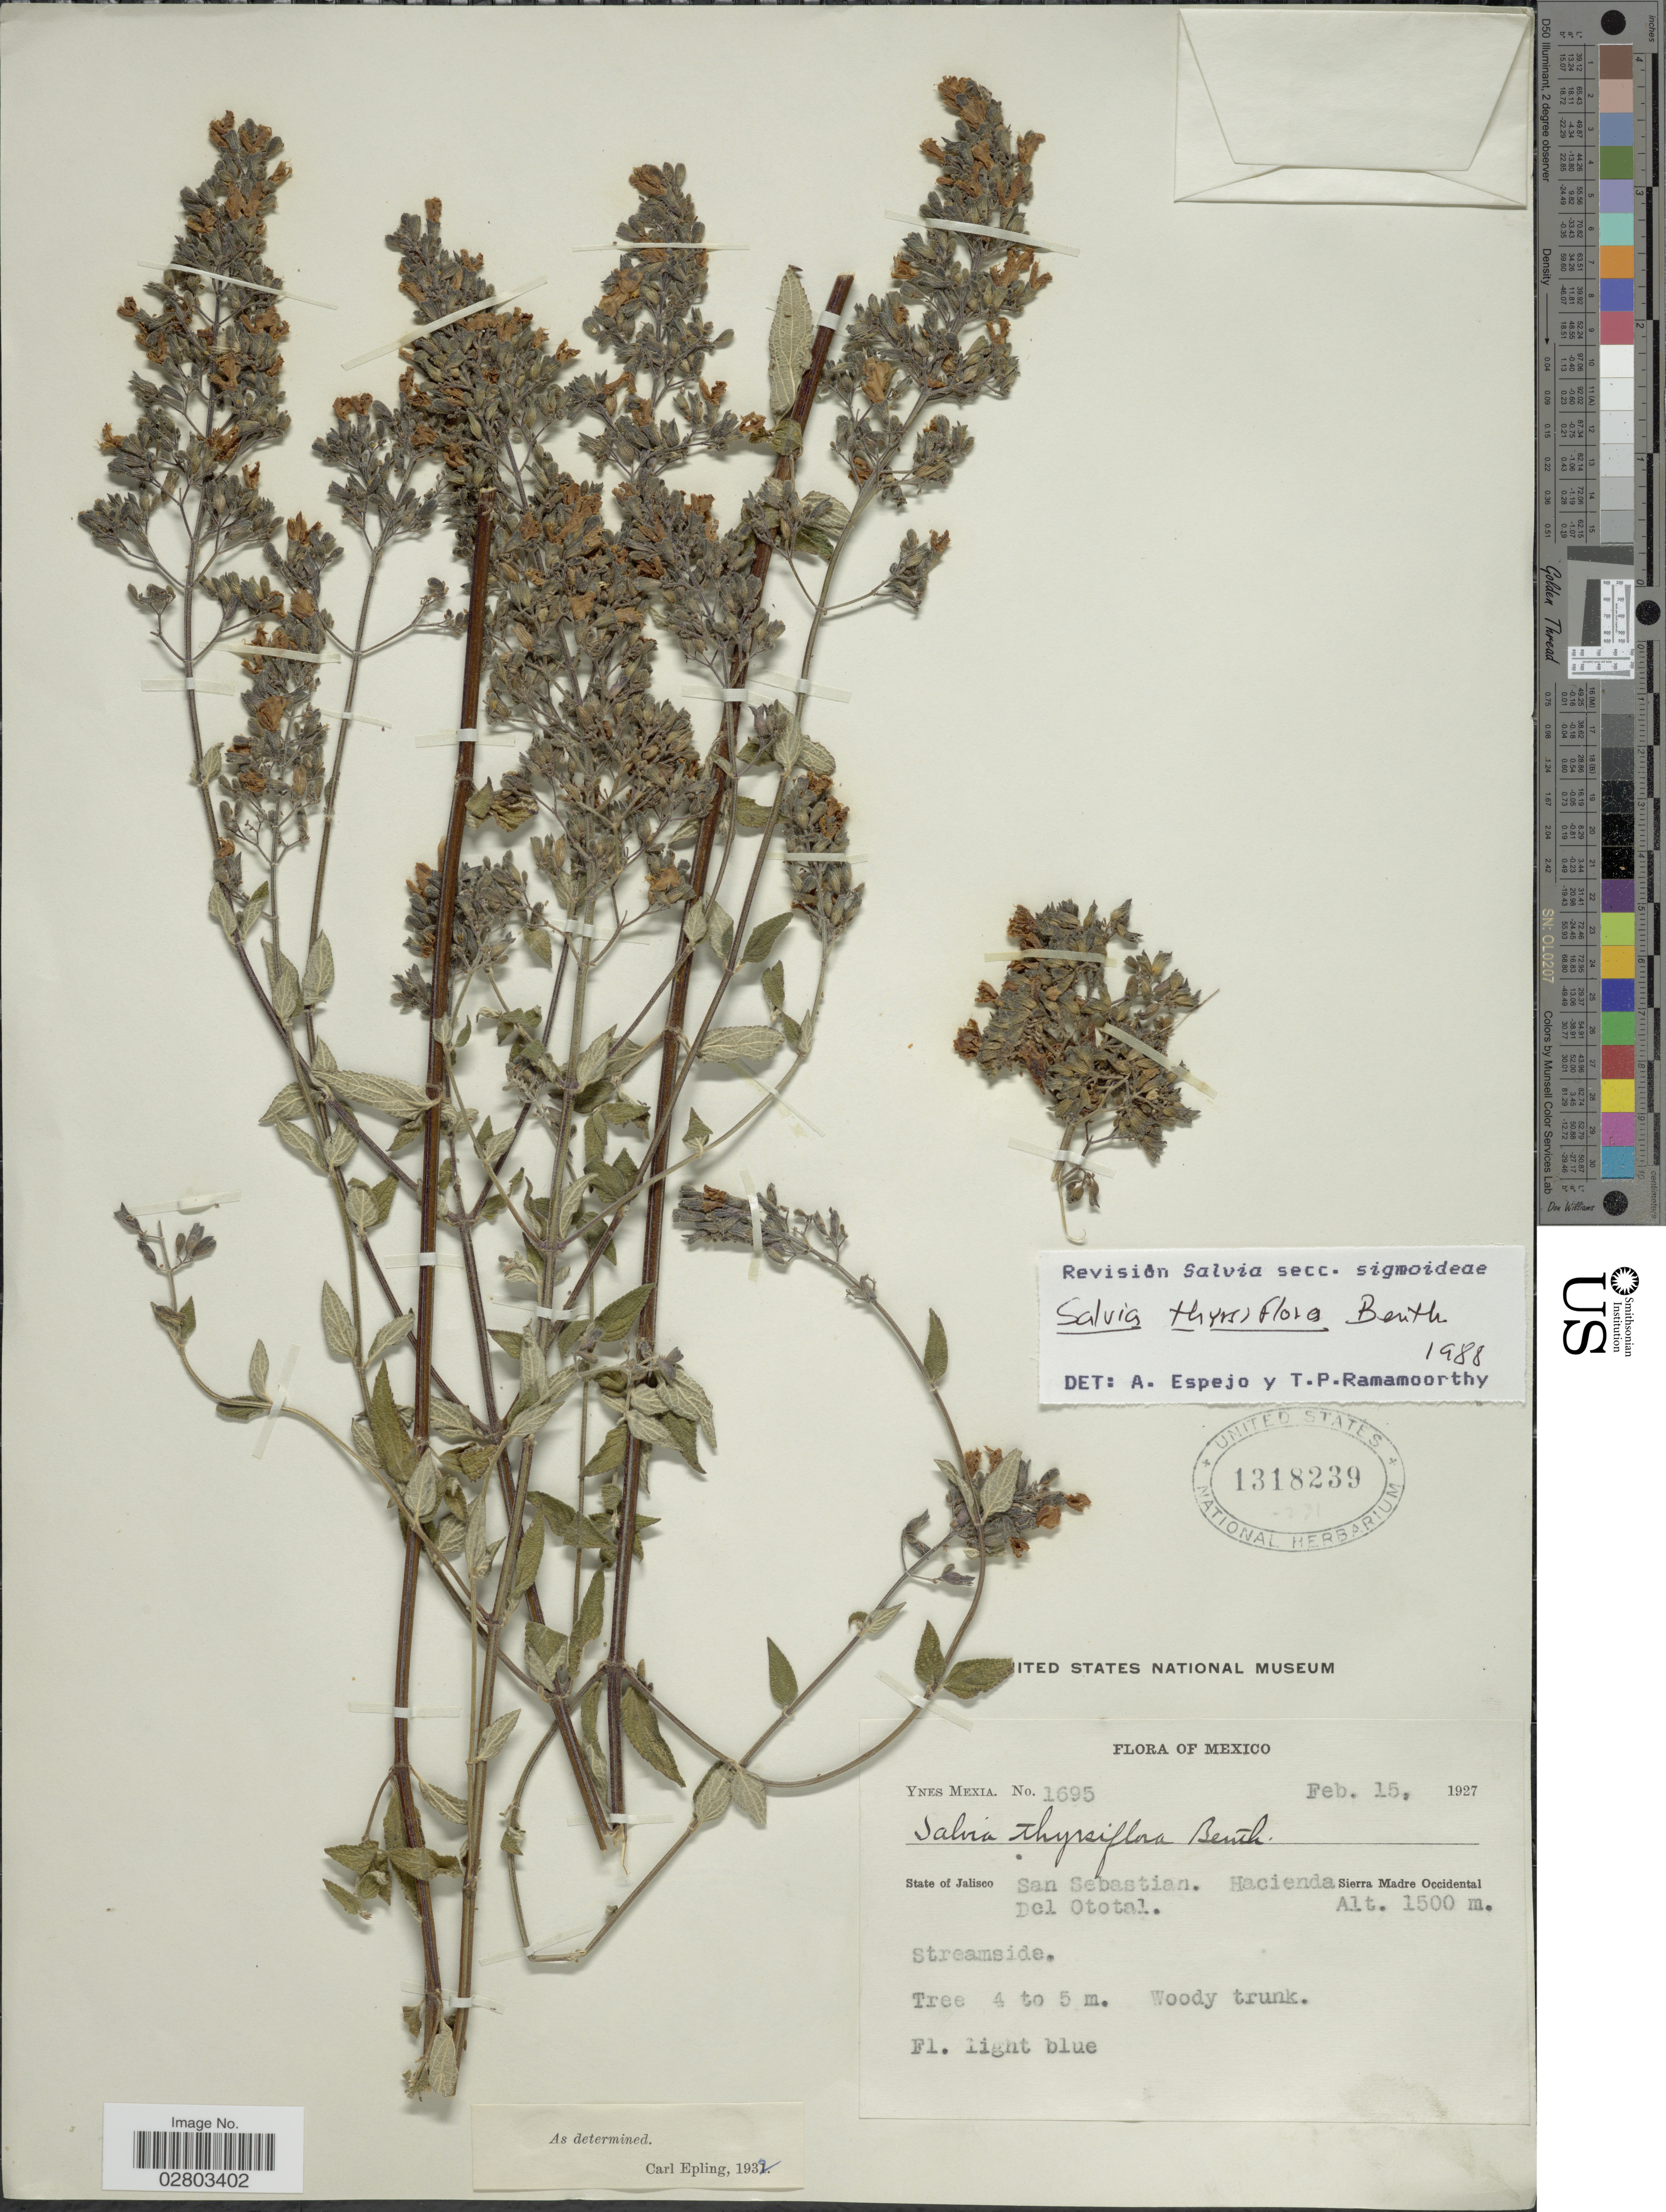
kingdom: Plantae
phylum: Tracheophyta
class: Magnoliopsida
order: Lamiales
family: Lamiaceae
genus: Salvia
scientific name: Salvia thyrsiflora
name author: Benth.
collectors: Y. Mexia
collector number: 1695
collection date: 1927-02-15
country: Mexico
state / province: Jalisco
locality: San Sebastian, Hacienda Sierra Madre Occidental, Del Ototal.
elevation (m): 1500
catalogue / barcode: US 1318239